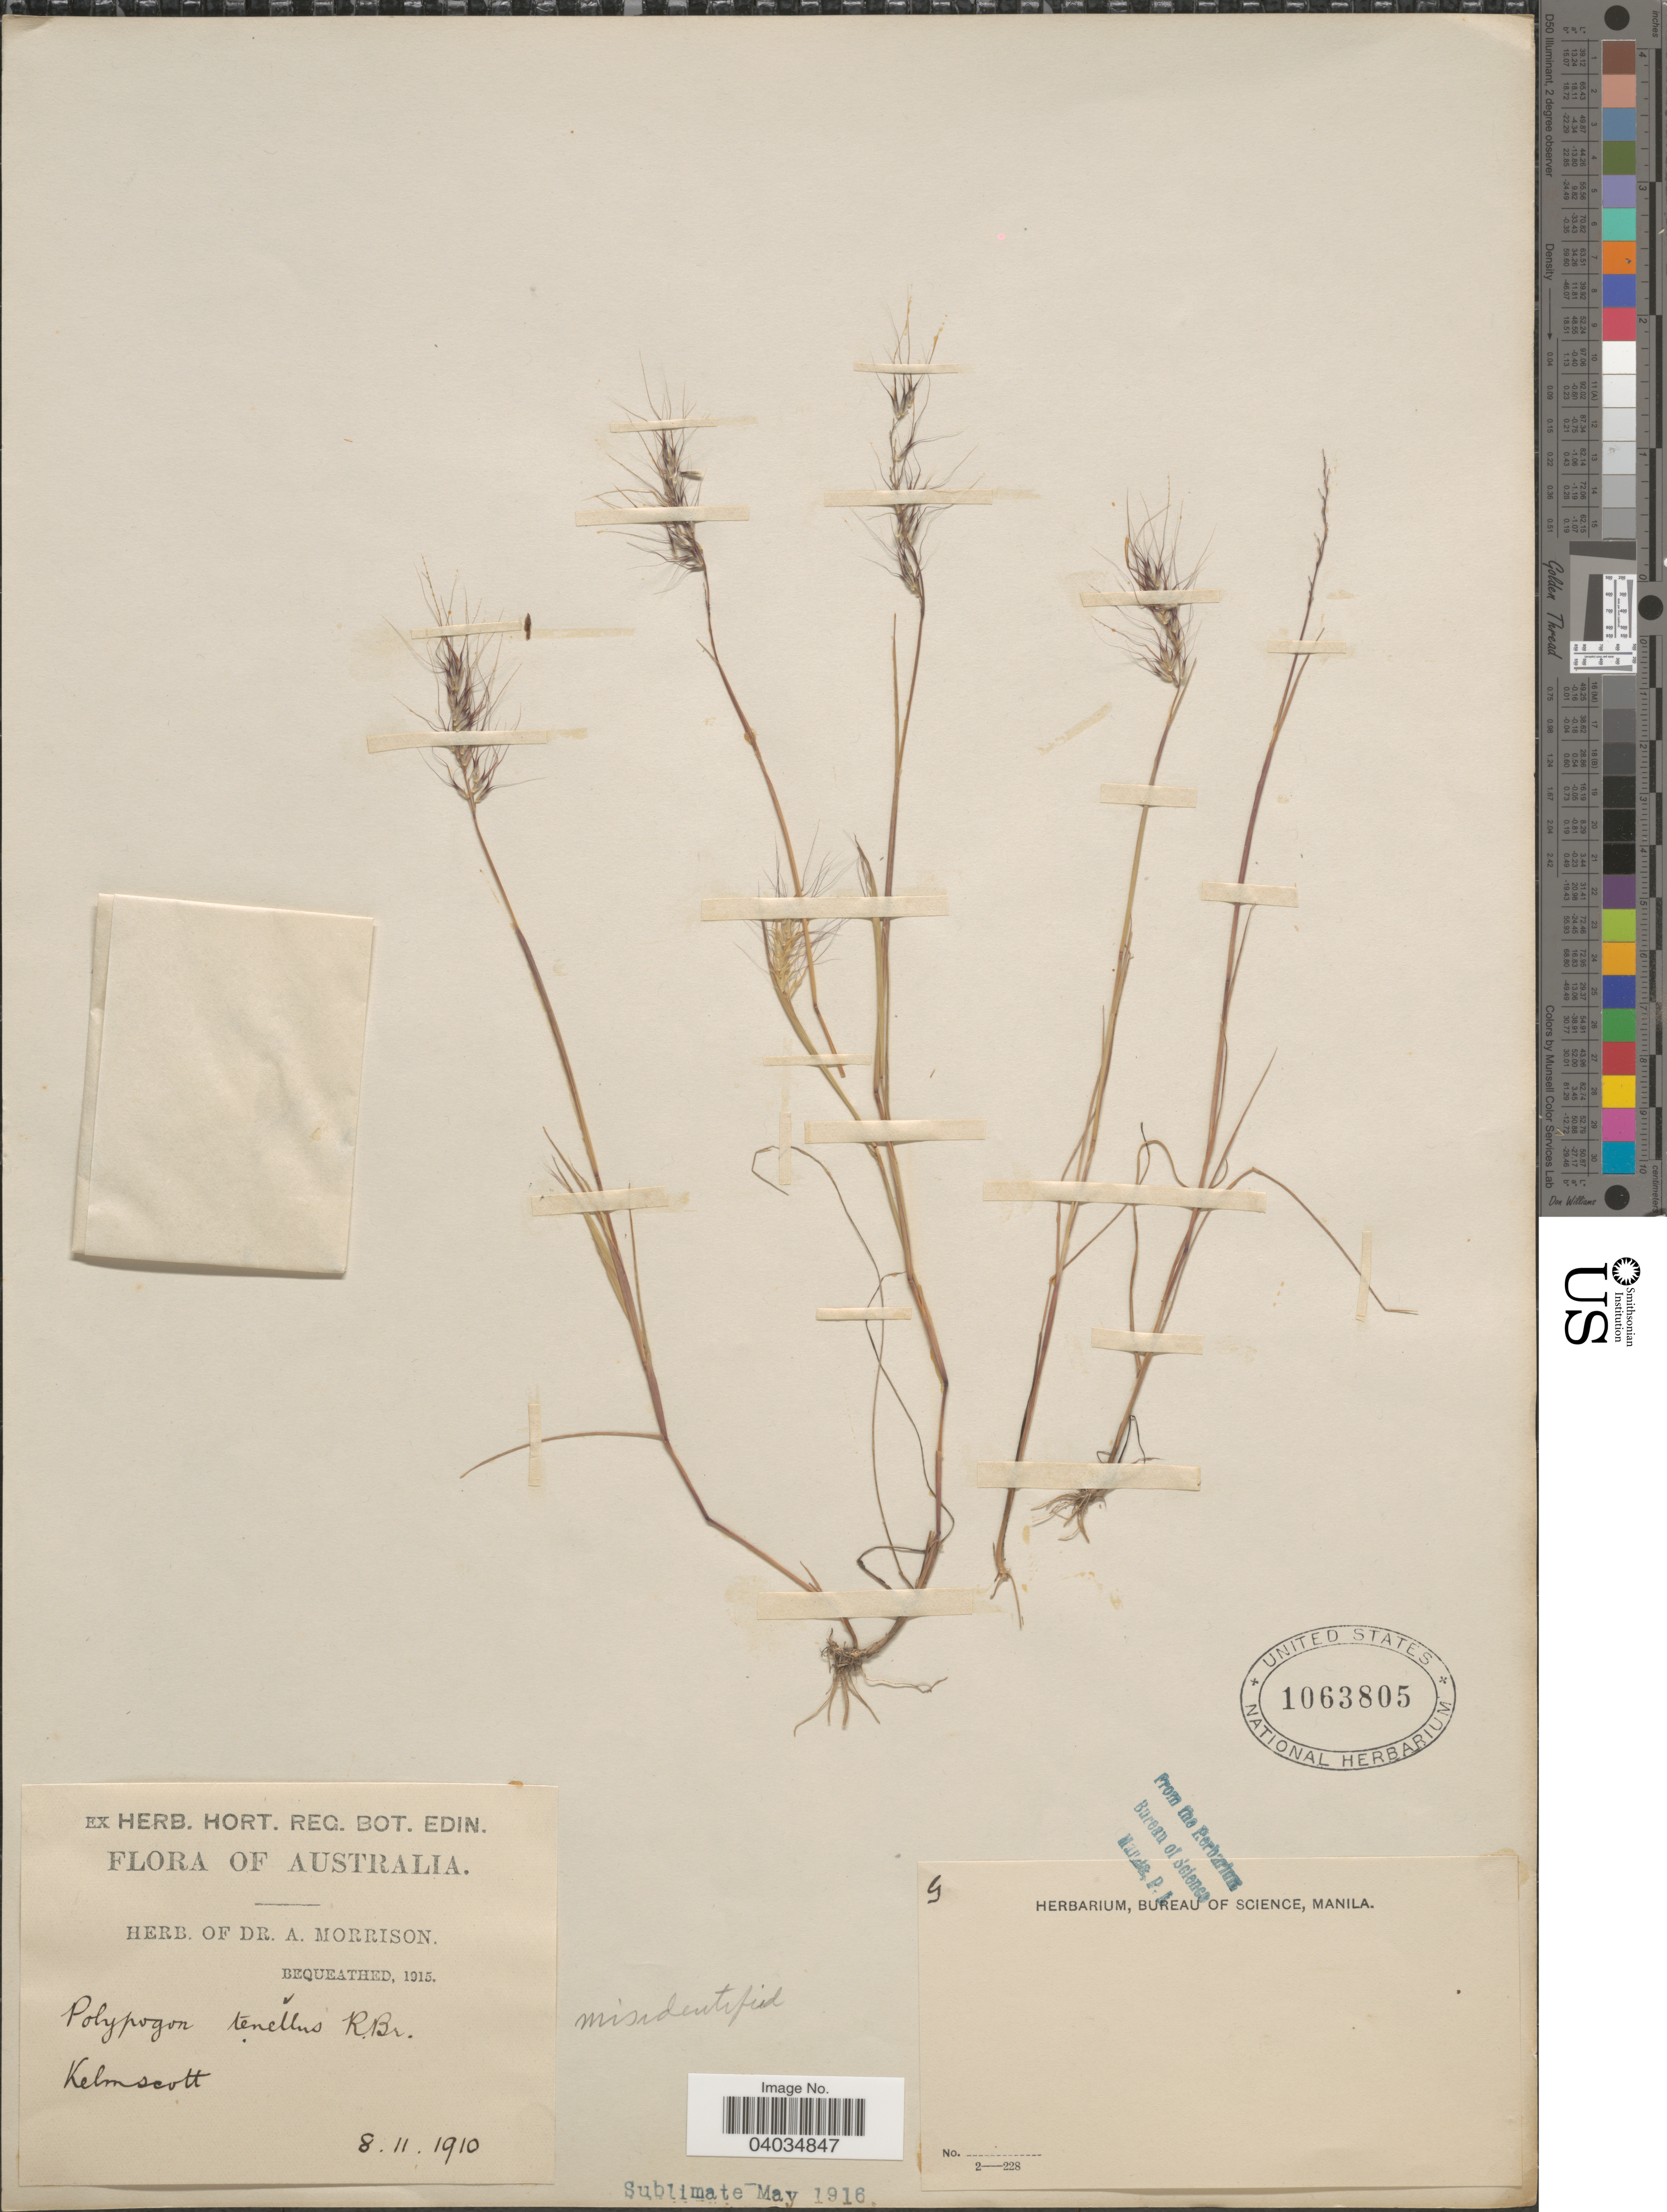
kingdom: Plantae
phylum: Tracheophyta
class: Liliopsida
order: Poales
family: Poaceae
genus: Polypogon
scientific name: Polypogon monspeliensis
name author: (L.) Desf.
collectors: ex herb. Dr. A. Morrison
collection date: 1910-11-08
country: Australia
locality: Kelmscott.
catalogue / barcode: US 1063805